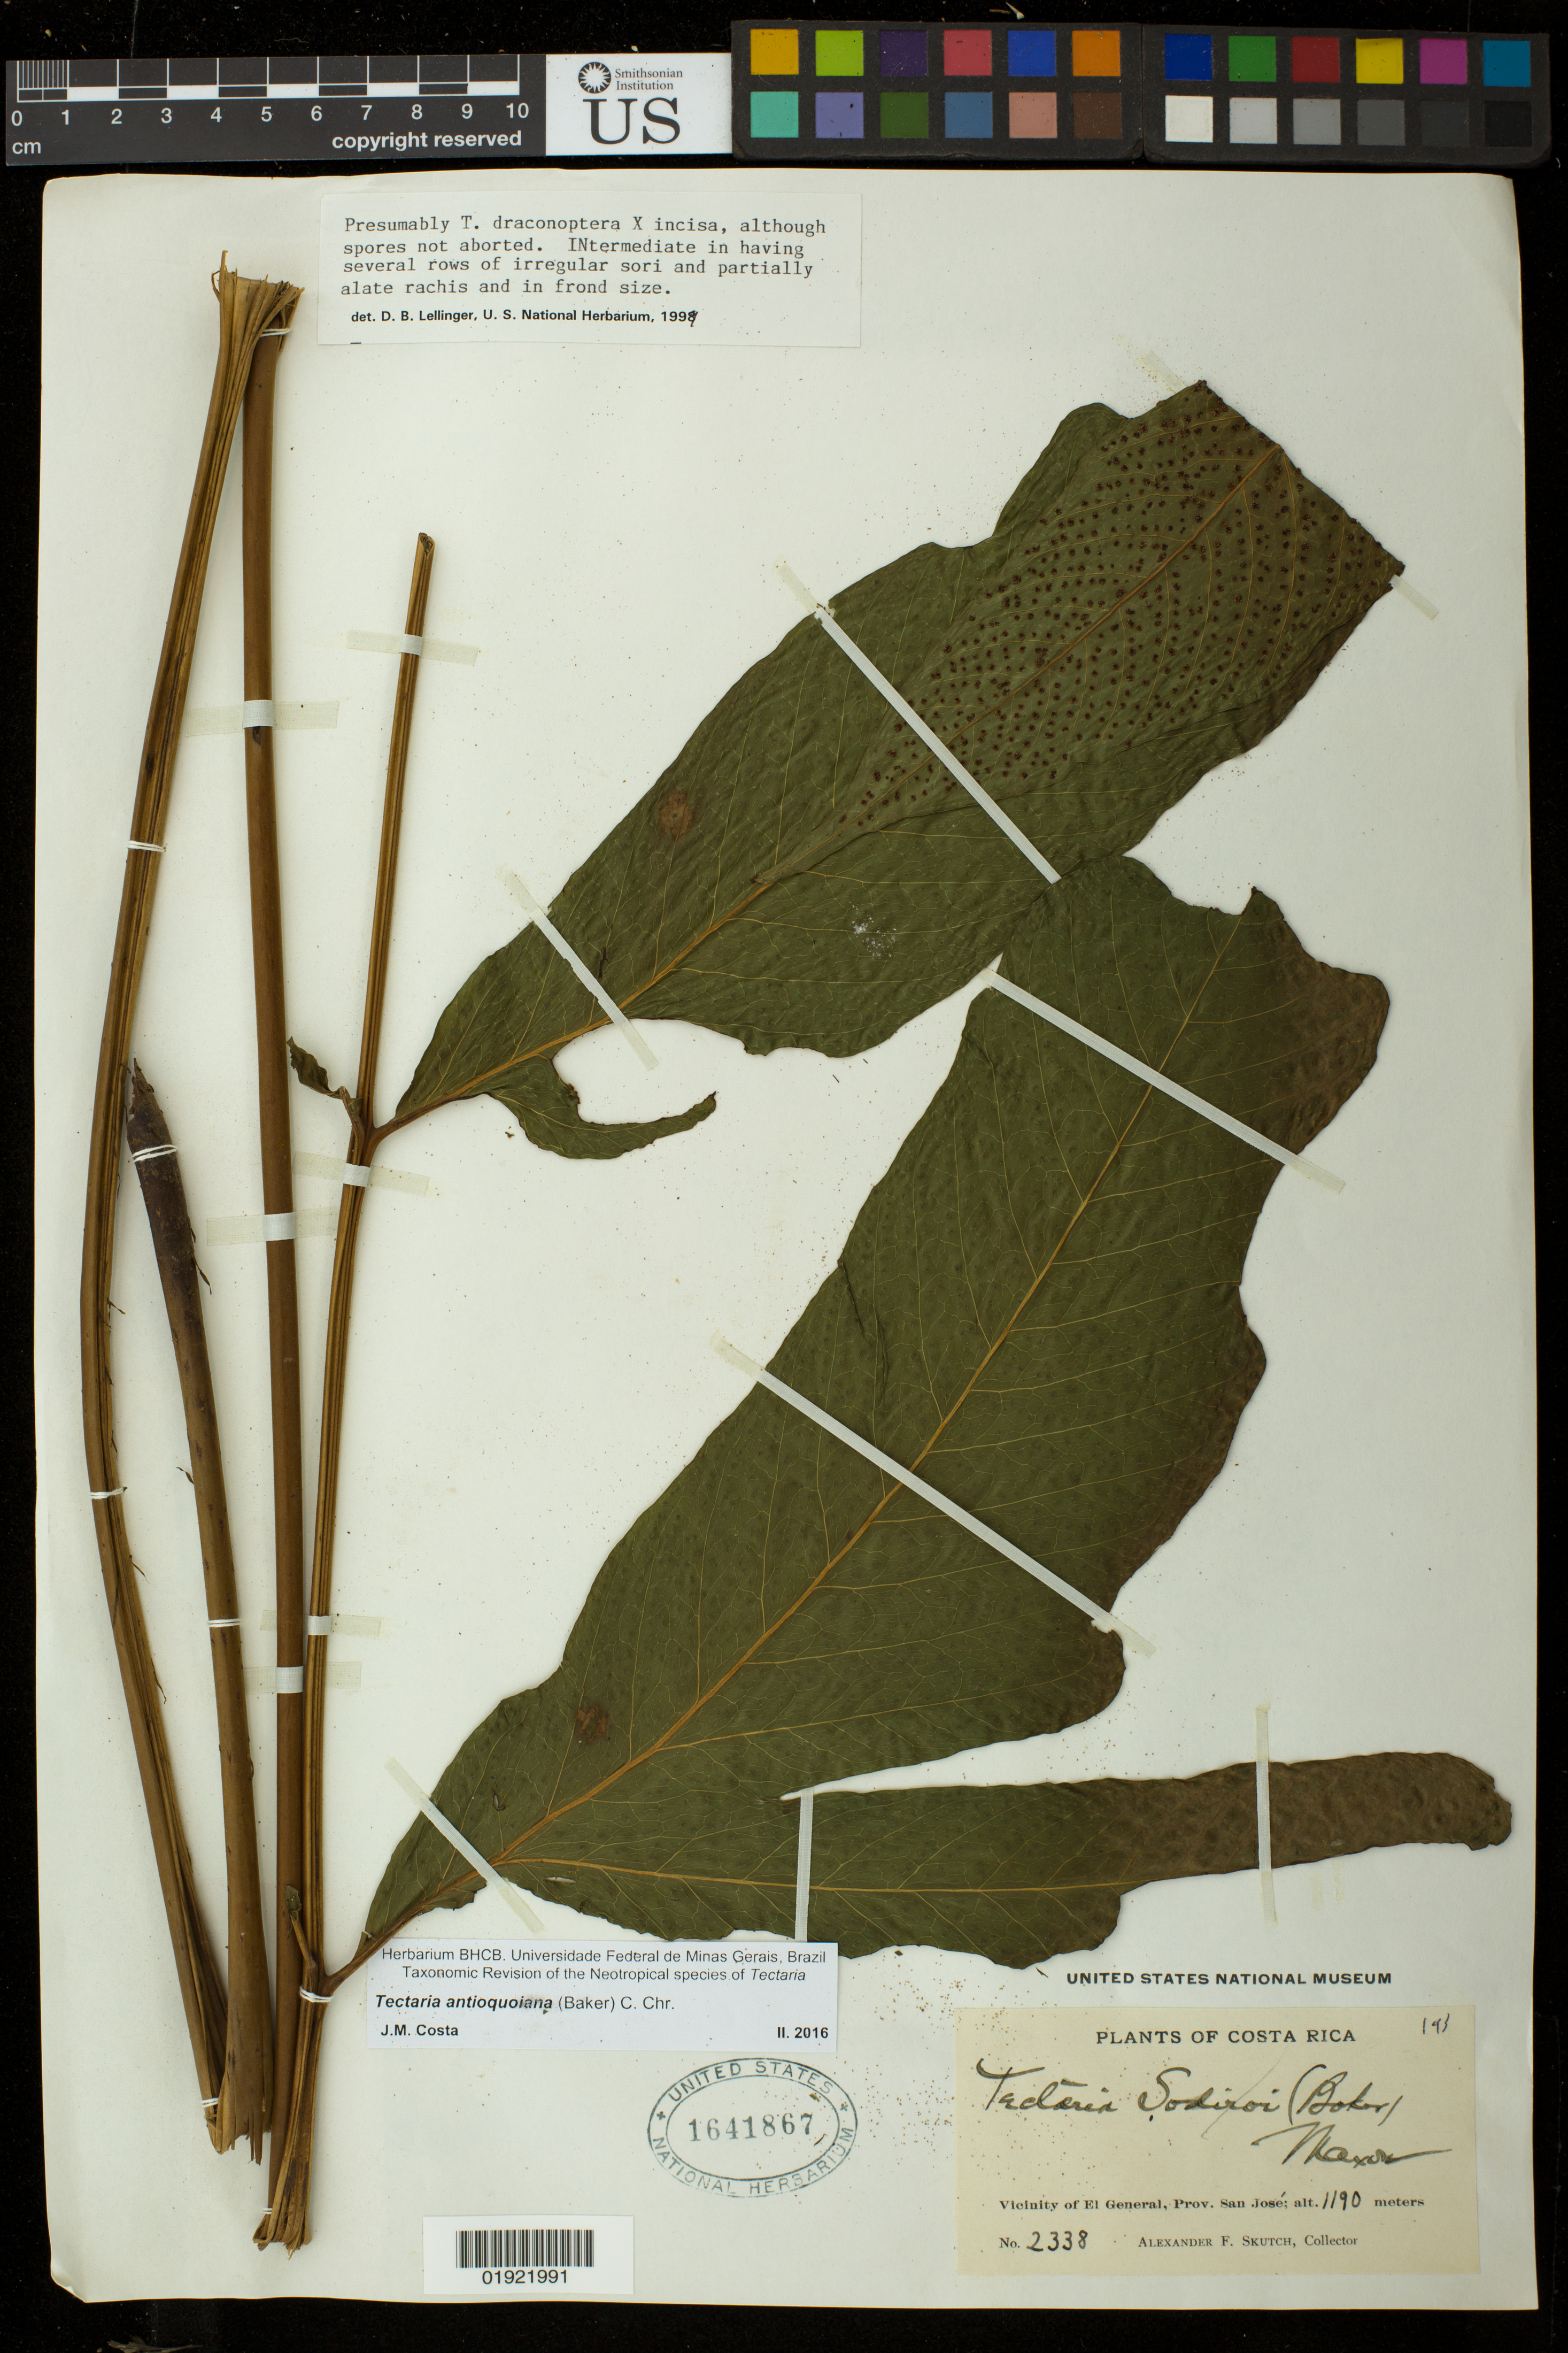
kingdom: Plantae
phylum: Tracheophyta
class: Polypodiopsida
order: Polypodiales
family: Tectariaceae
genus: Tectaria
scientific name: Tectaria antioquoiana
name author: (Baker) C. Chr.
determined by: Costa, J. M.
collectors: A. F. Skutch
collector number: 2338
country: Costa Rica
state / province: San José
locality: Vicinity of El General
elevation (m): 1190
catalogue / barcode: US 1641867